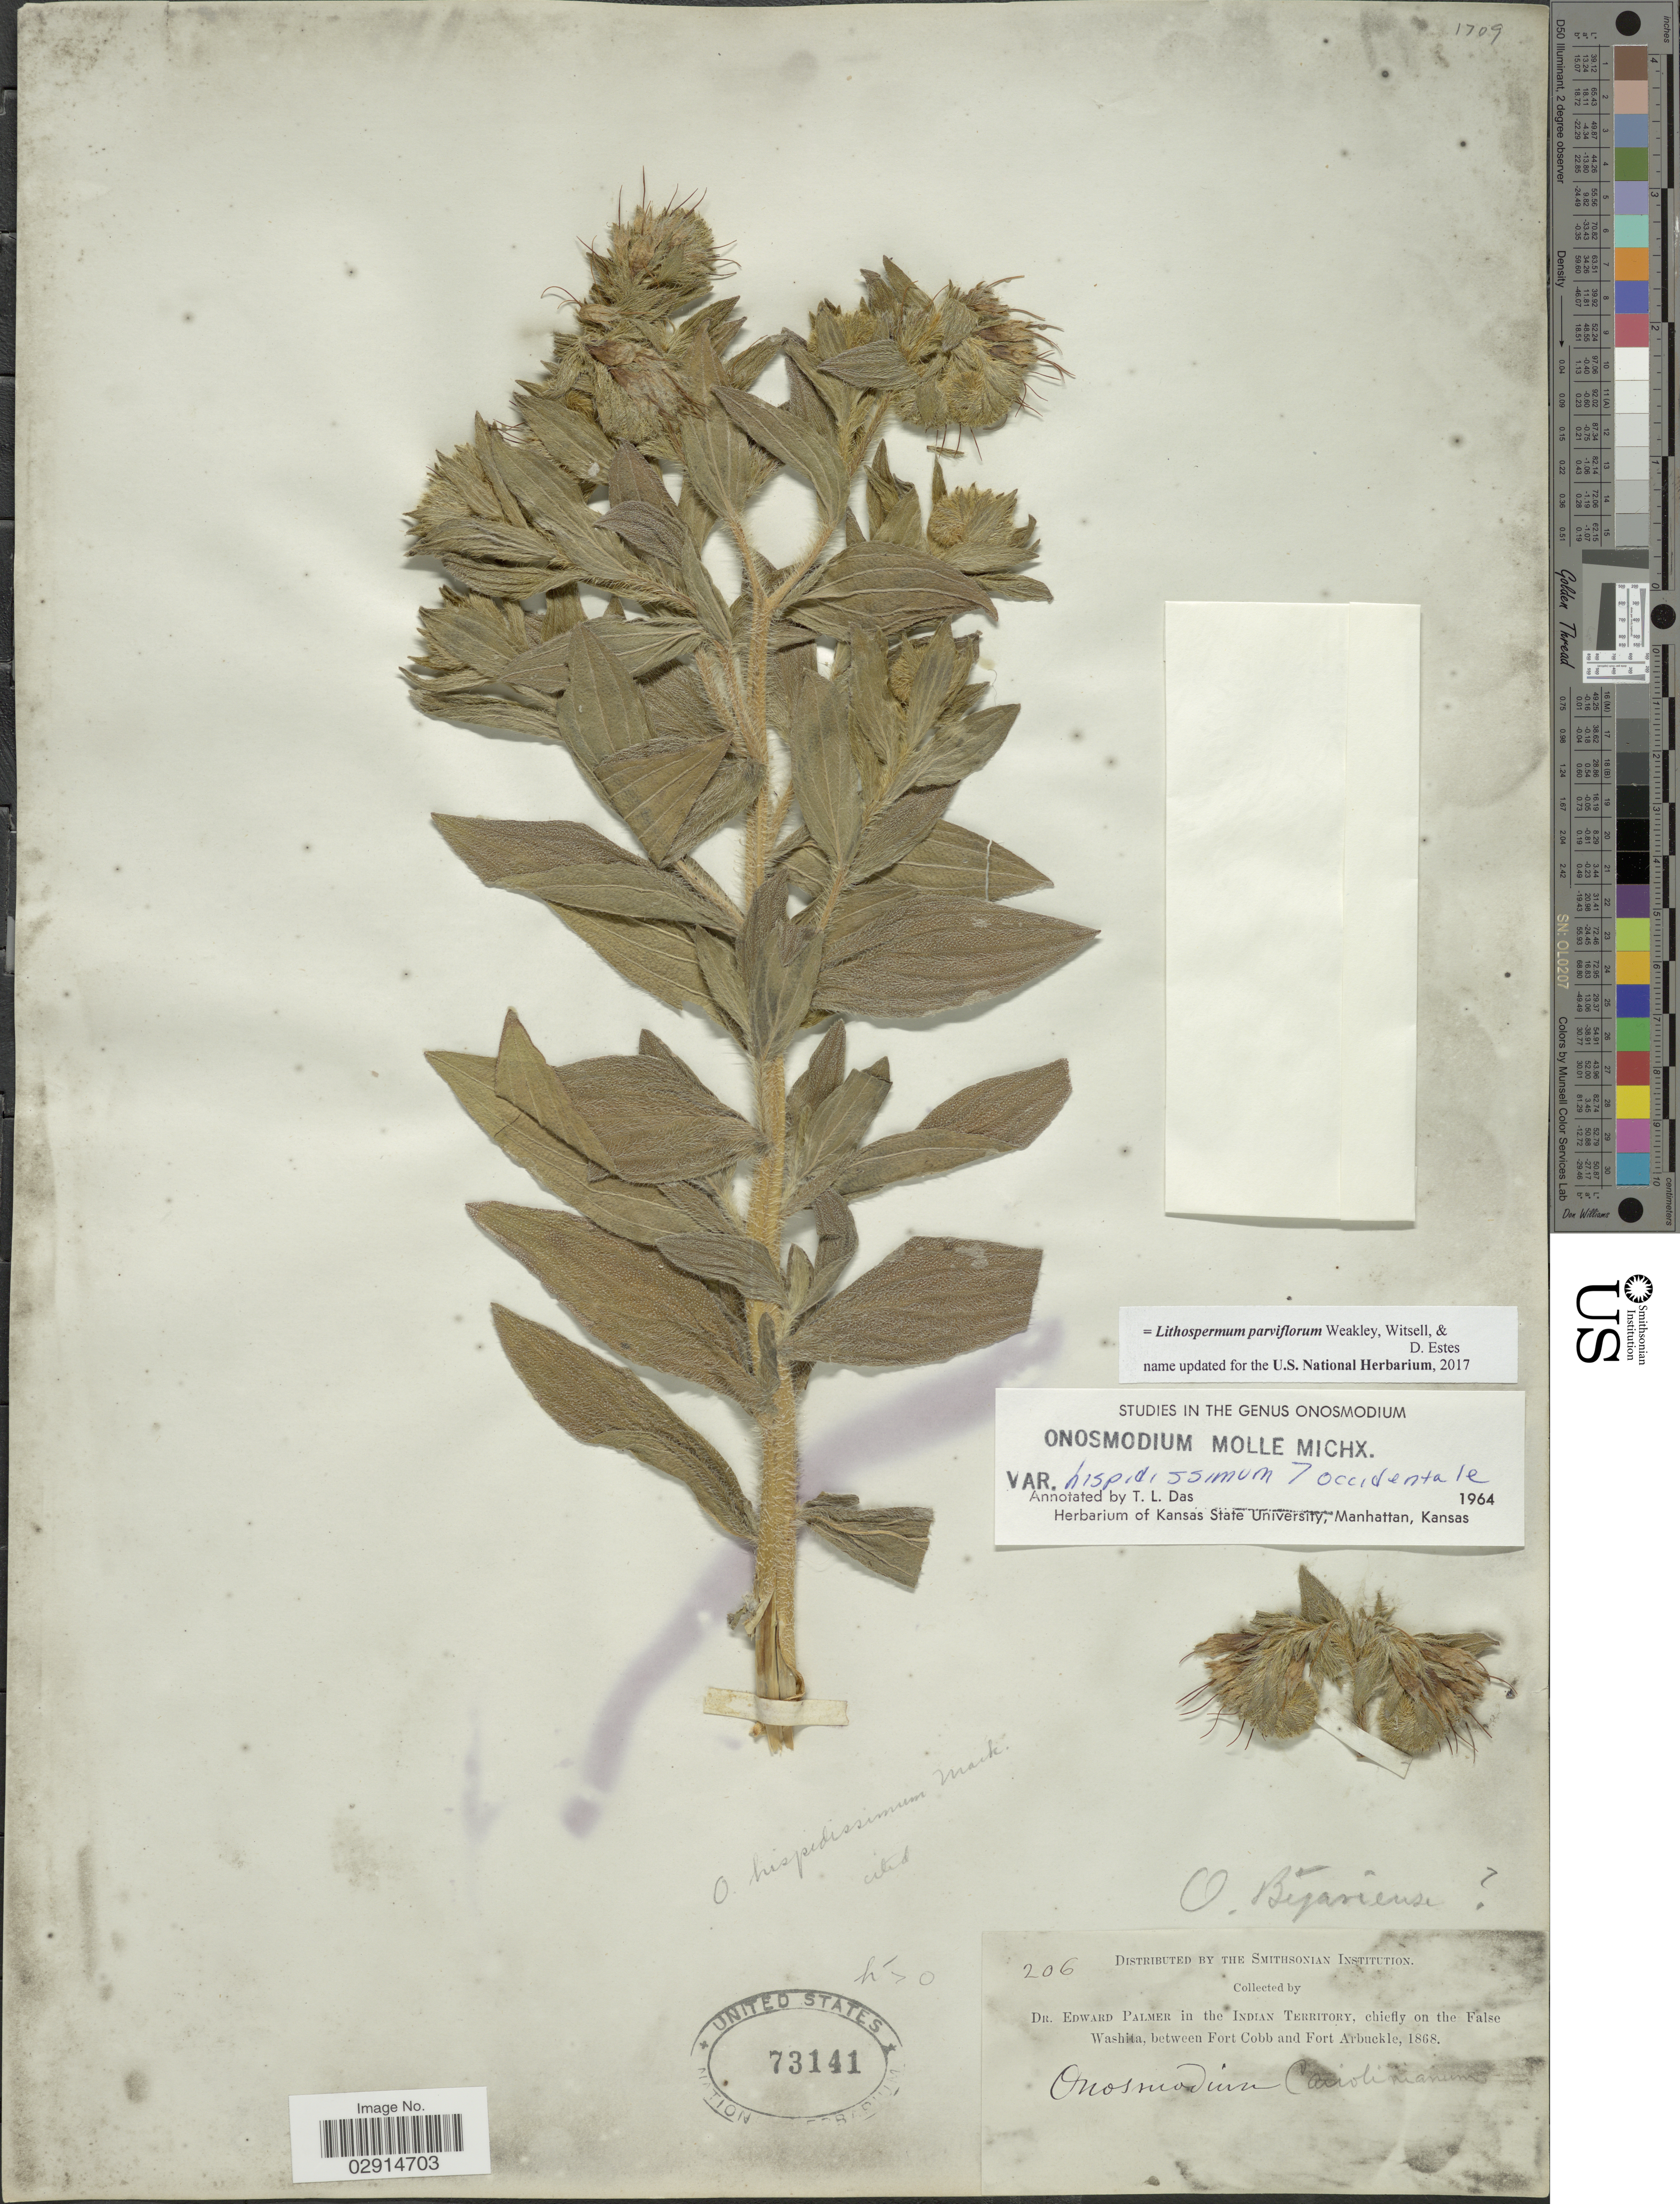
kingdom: Plantae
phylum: Tracheophyta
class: Magnoliopsida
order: Boraginales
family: Boraginaceae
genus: Lithospermum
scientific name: Lithospermum parviflorum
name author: Weakley et al.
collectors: E. Palmer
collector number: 206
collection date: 1868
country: United States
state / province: Oklahoma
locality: Indian Territory, chiefly on the False Washita, between Fort Cobb and Fort Arbuckle.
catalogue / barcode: US 73141